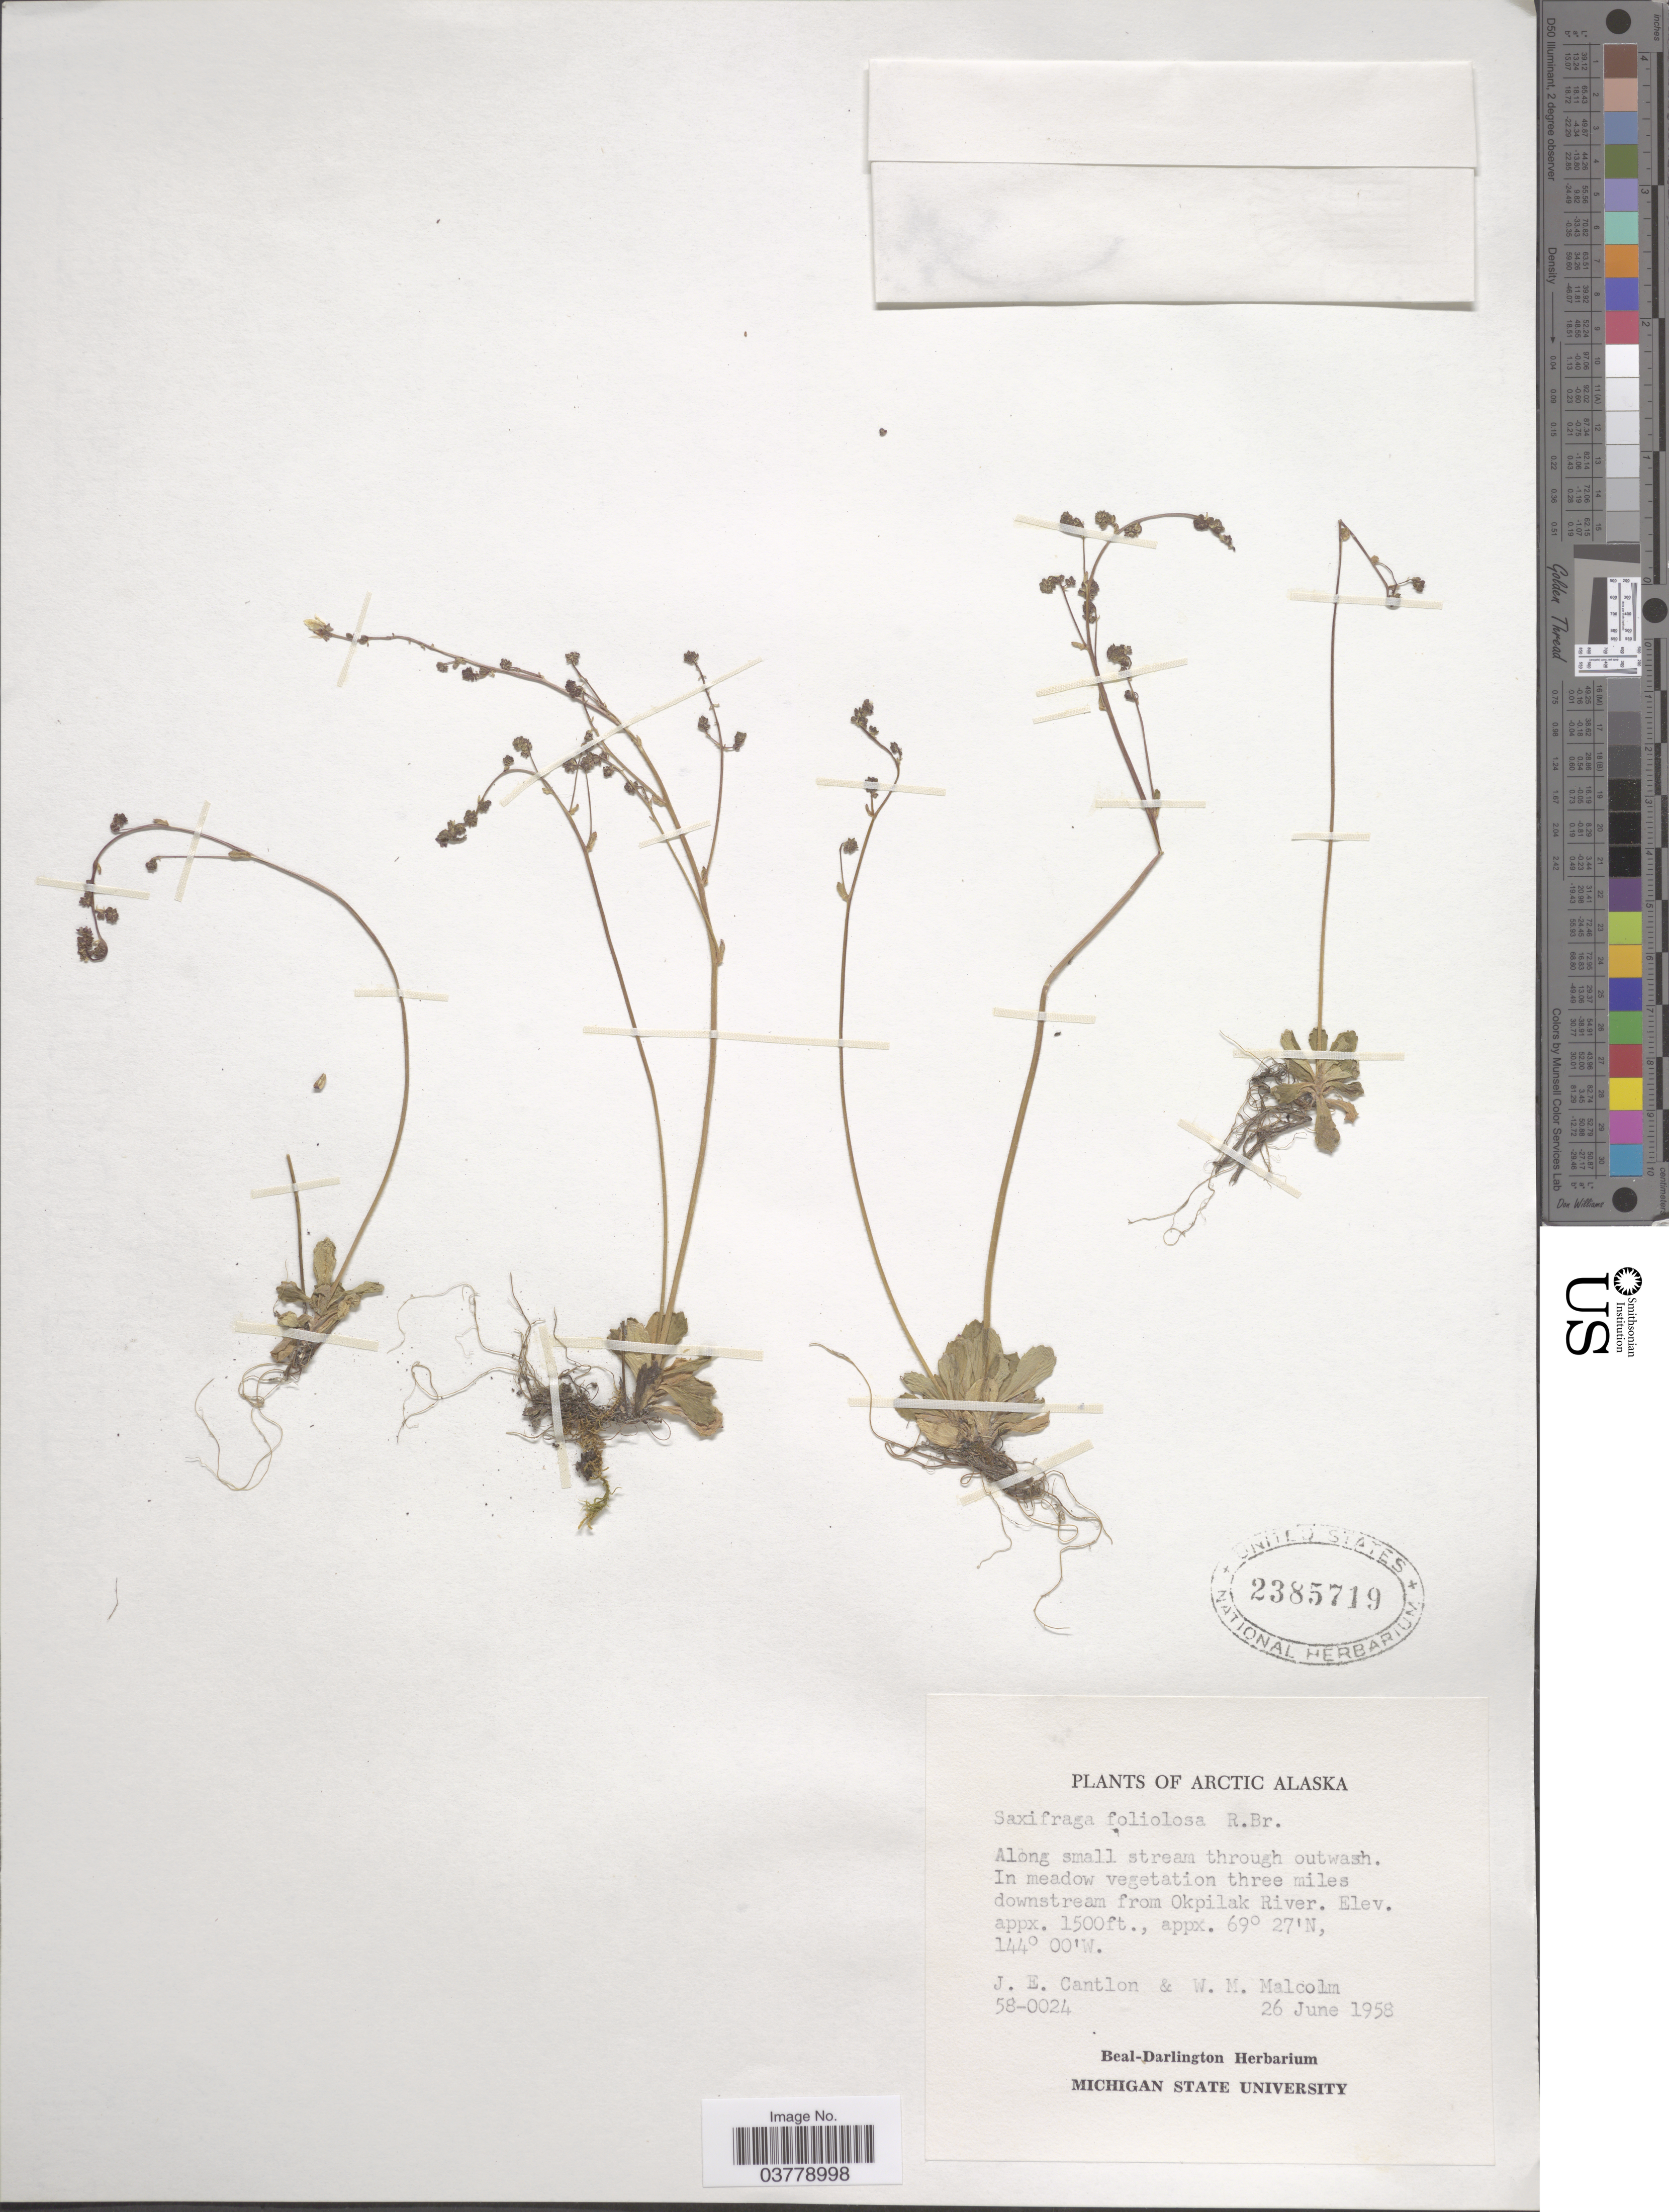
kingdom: Plantae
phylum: Tracheophyta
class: Magnoliopsida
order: Saxifragales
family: Saxifragaceae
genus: Micranthes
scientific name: Micranthes foliolosa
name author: (R. Br.) Gornall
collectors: J. Cantlon & W. Malcolm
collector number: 58-0024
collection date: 1958-06-26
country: United States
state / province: Alaska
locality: Arctic Alaska. Three miles downstream from Okpilak River.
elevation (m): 457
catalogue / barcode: US 2385719